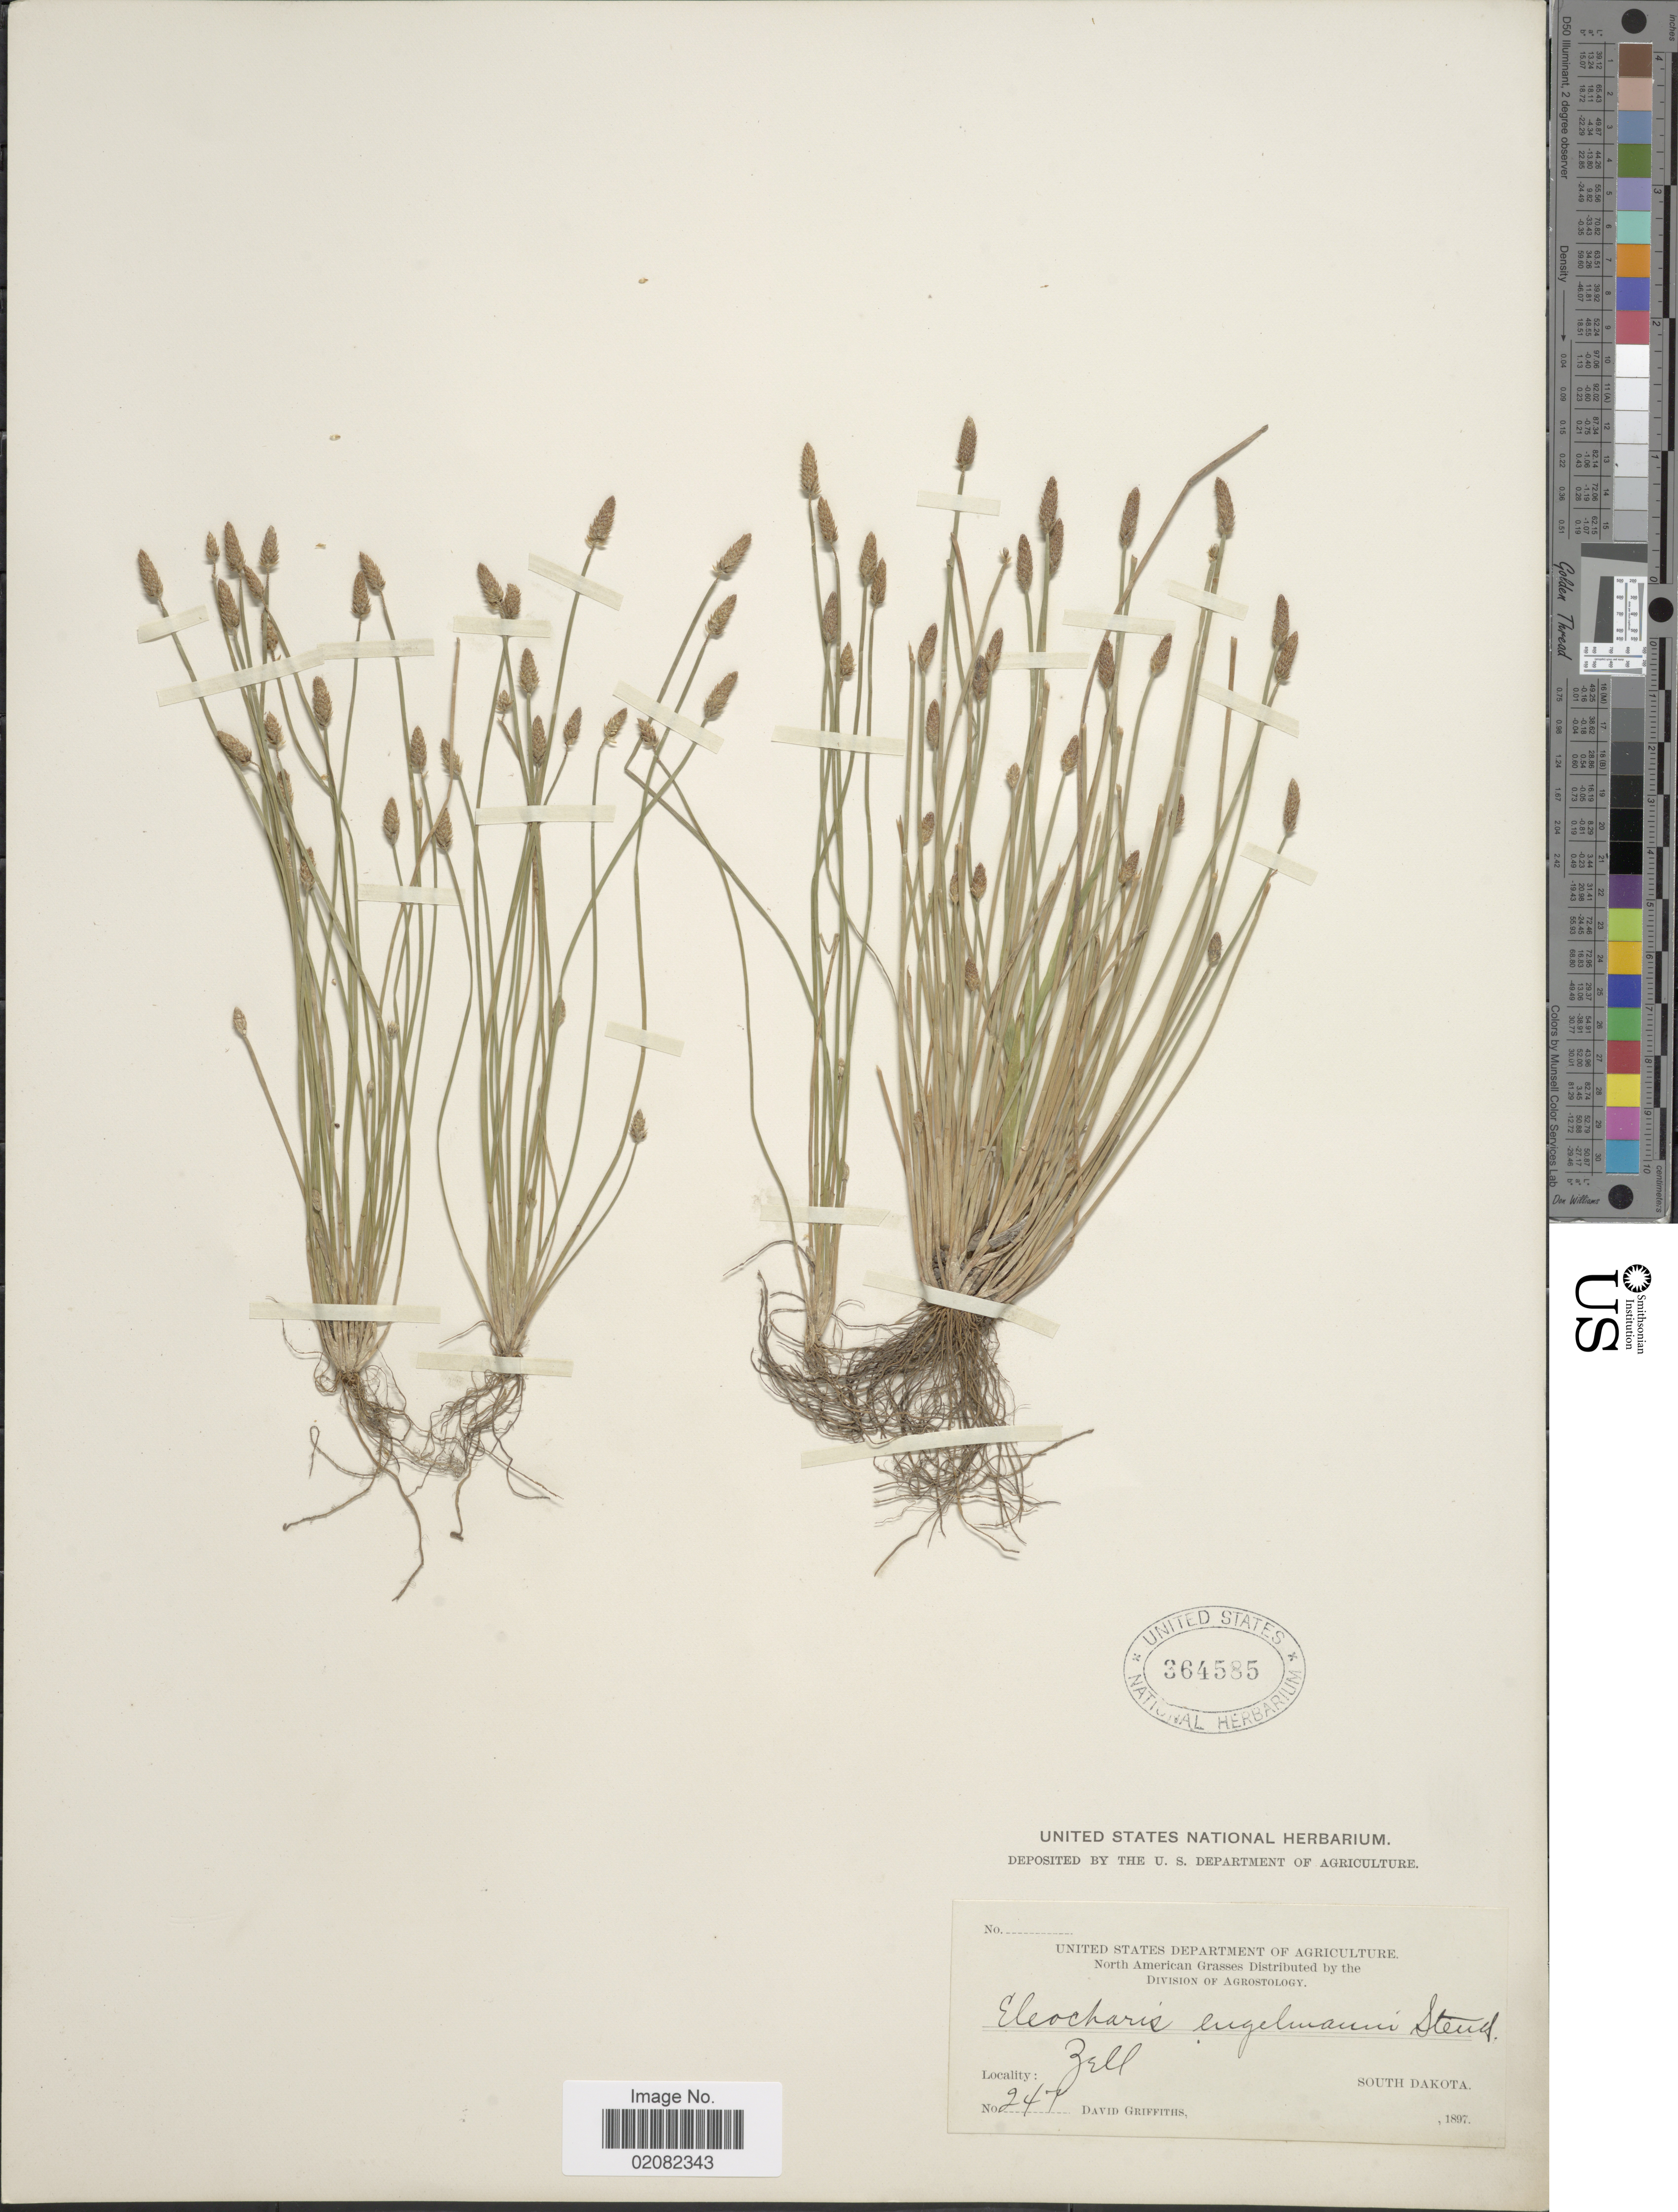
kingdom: Plantae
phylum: Tracheophyta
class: Liliopsida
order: Poales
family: Cyperaceae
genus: Eleocharis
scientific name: Eleocharis engelmannii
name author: Steud.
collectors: D. Griffiths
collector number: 247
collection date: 1897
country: United States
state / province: South Dakota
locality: Zell, South Dakota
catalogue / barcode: US 364585